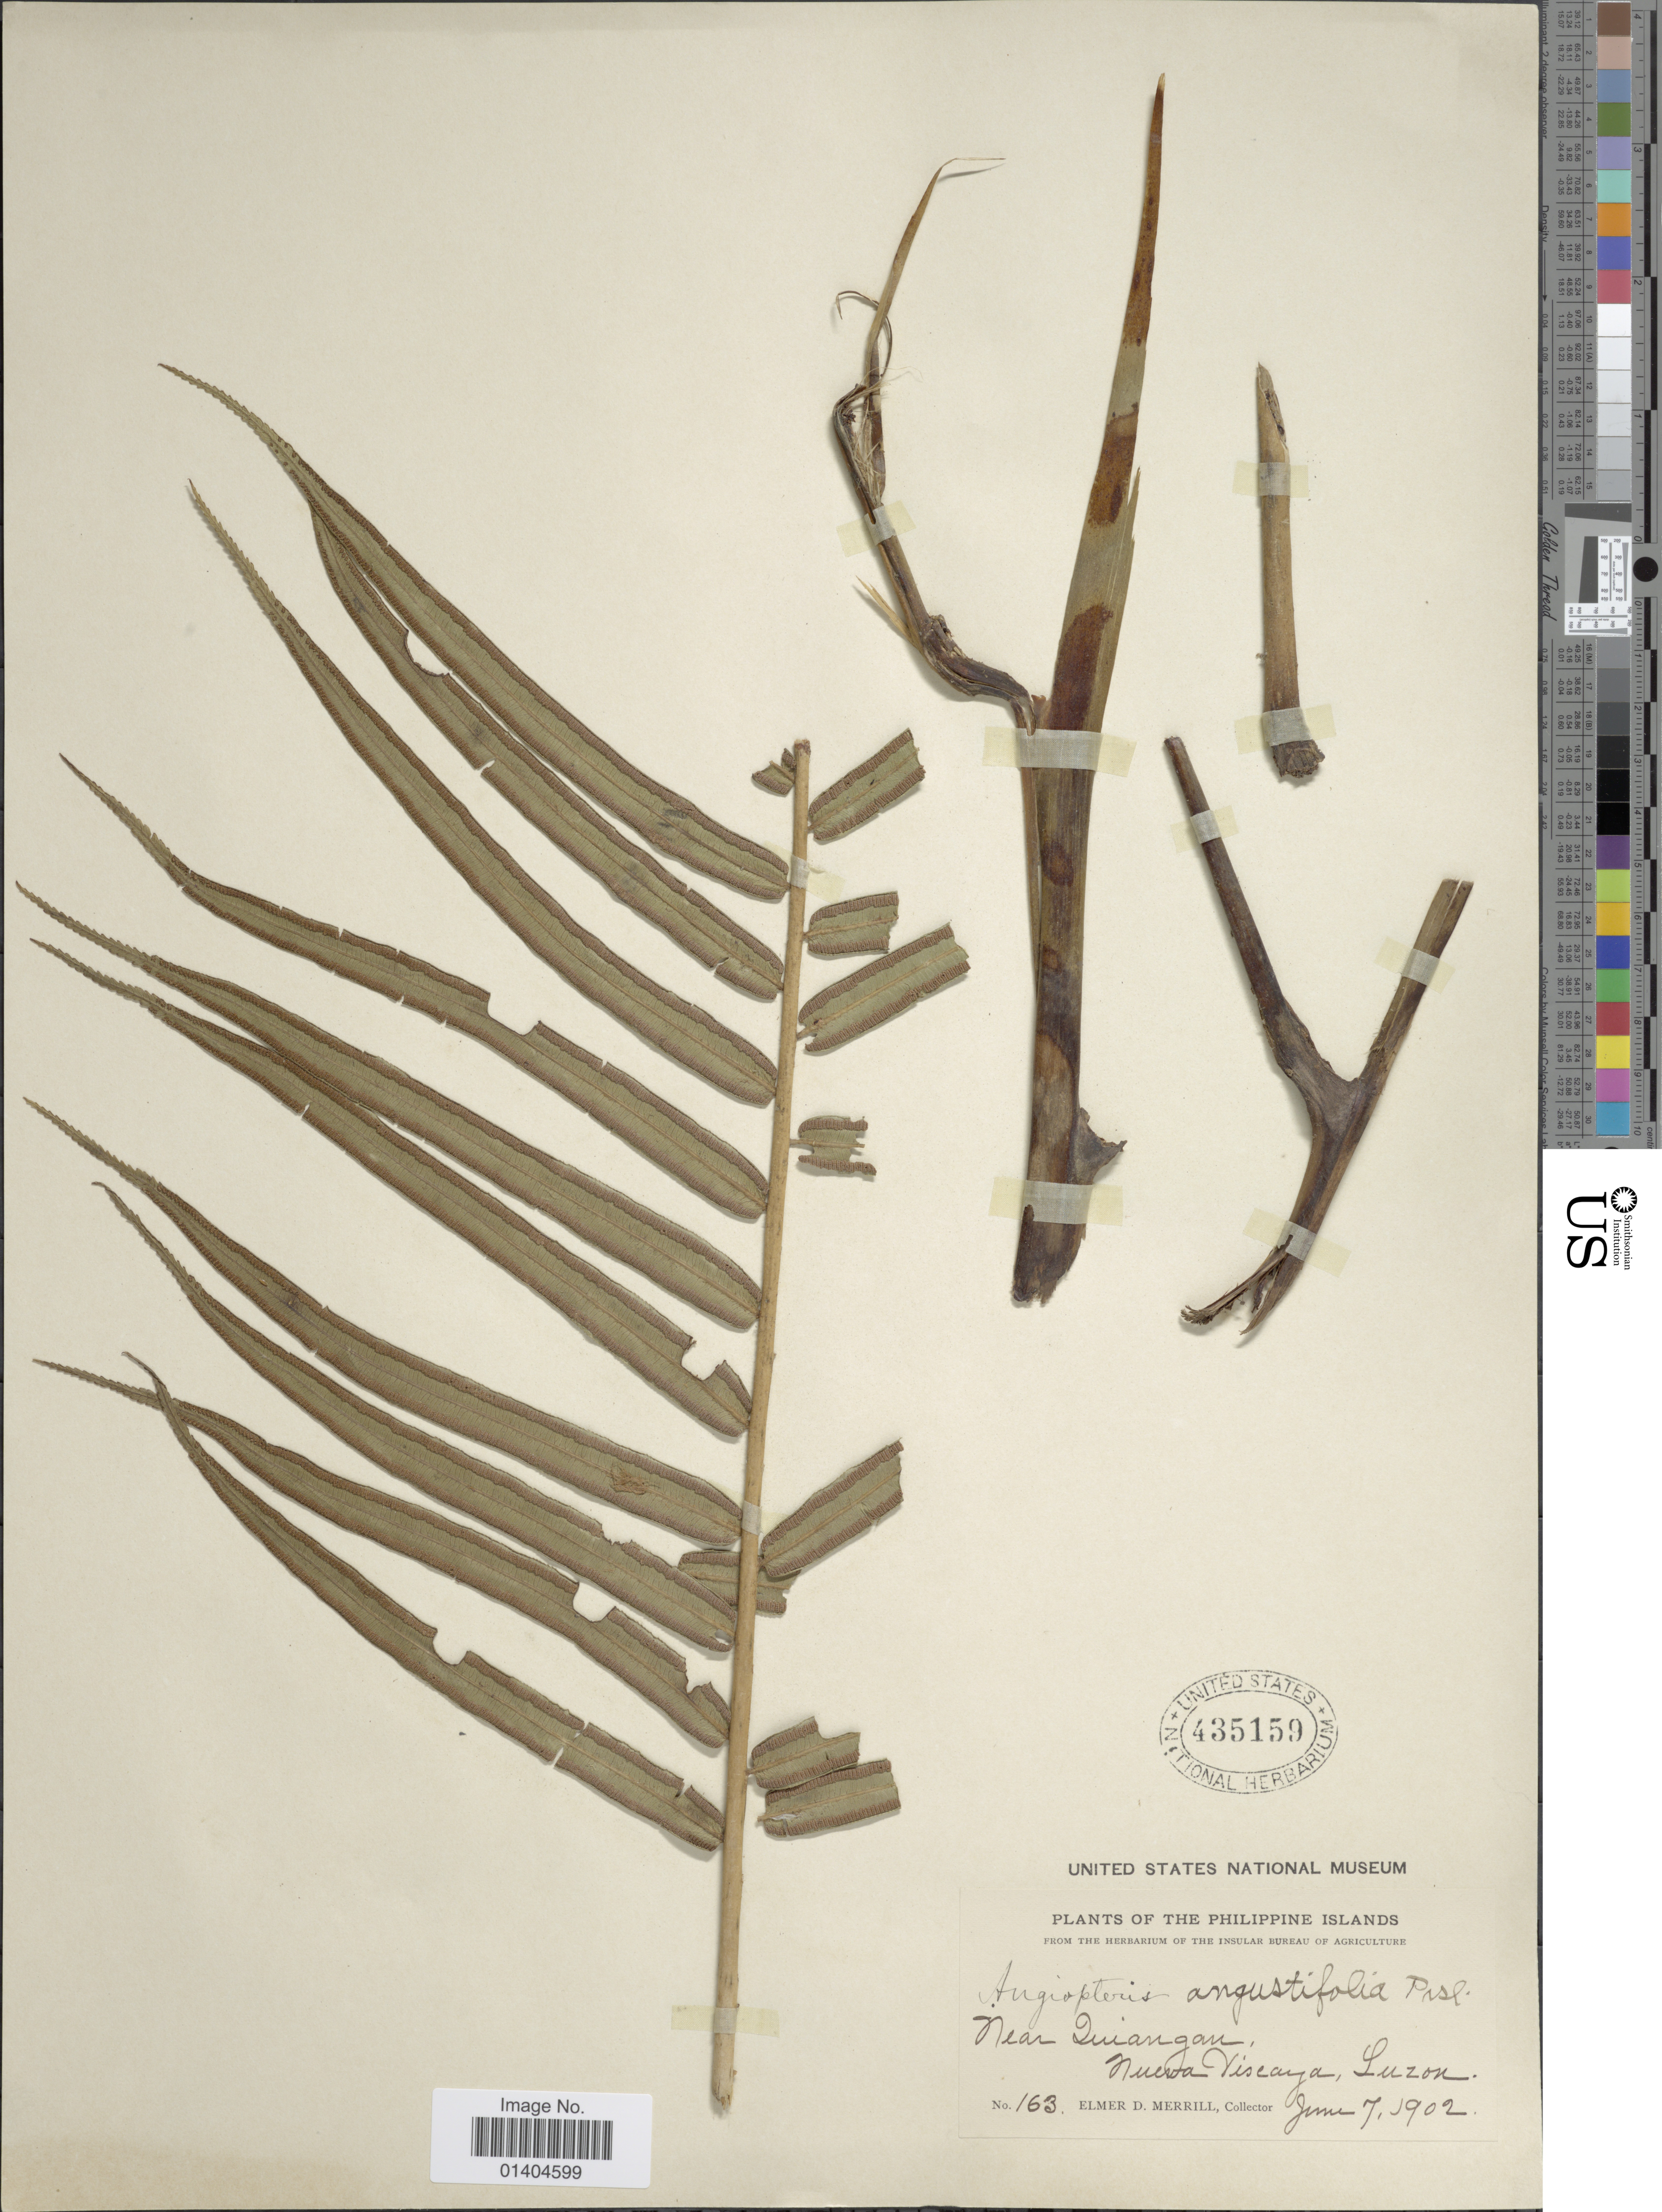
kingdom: Plantae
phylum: Tracheophyta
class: Polypodiopsida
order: Marattiales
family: Marattiaceae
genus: Angiopteris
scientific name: Angiopteris angustifolia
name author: C. Presl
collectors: E. D. Merrill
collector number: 163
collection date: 1902-07-07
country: Philippines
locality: Quiangan, Nueva Viscaya [Nueva Vizcaya], Luzon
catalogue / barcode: US 435159